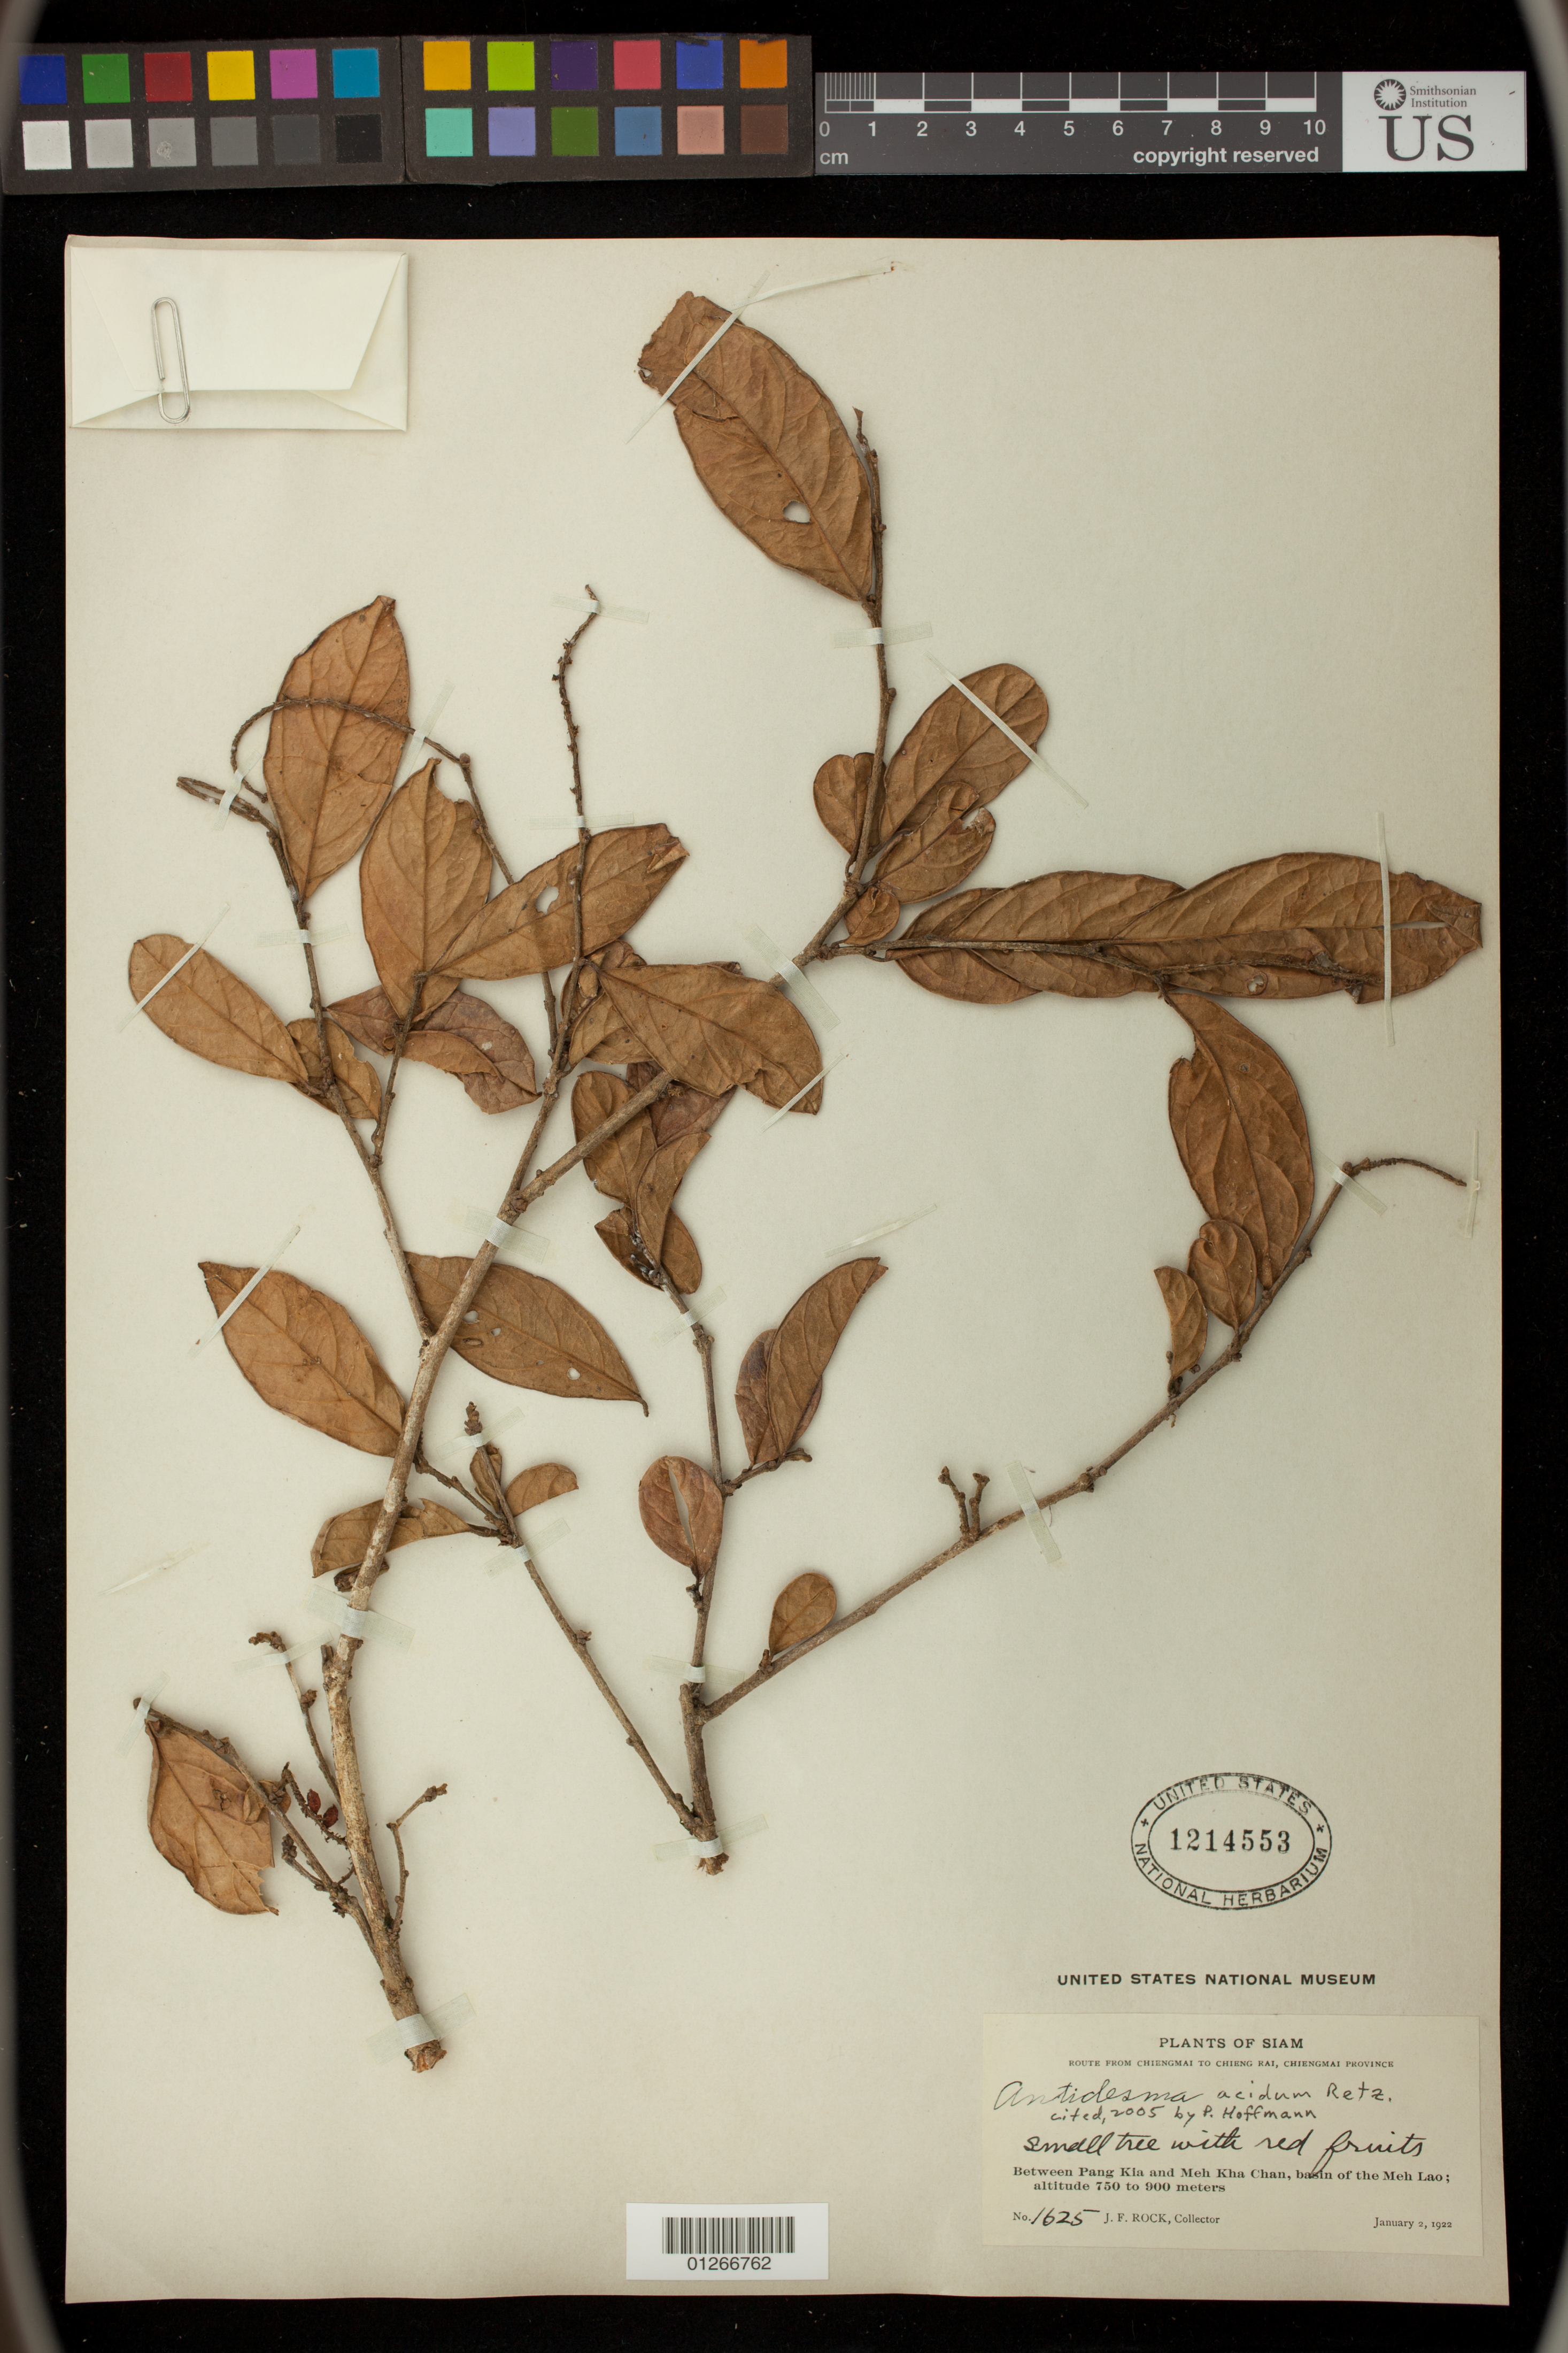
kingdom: Plantae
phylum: Tracheophyta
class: Magnoliopsida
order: Malpighiales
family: Phyllanthaceae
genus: Antidesma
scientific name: Antidesma acidum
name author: Retz.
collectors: J. Rock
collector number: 1625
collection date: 1922-01-02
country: Thailand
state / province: Chiang Mai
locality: Between Pang Kia and Meh Kha Chan, basin of the Meh Lao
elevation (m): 750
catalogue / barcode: US 1214553